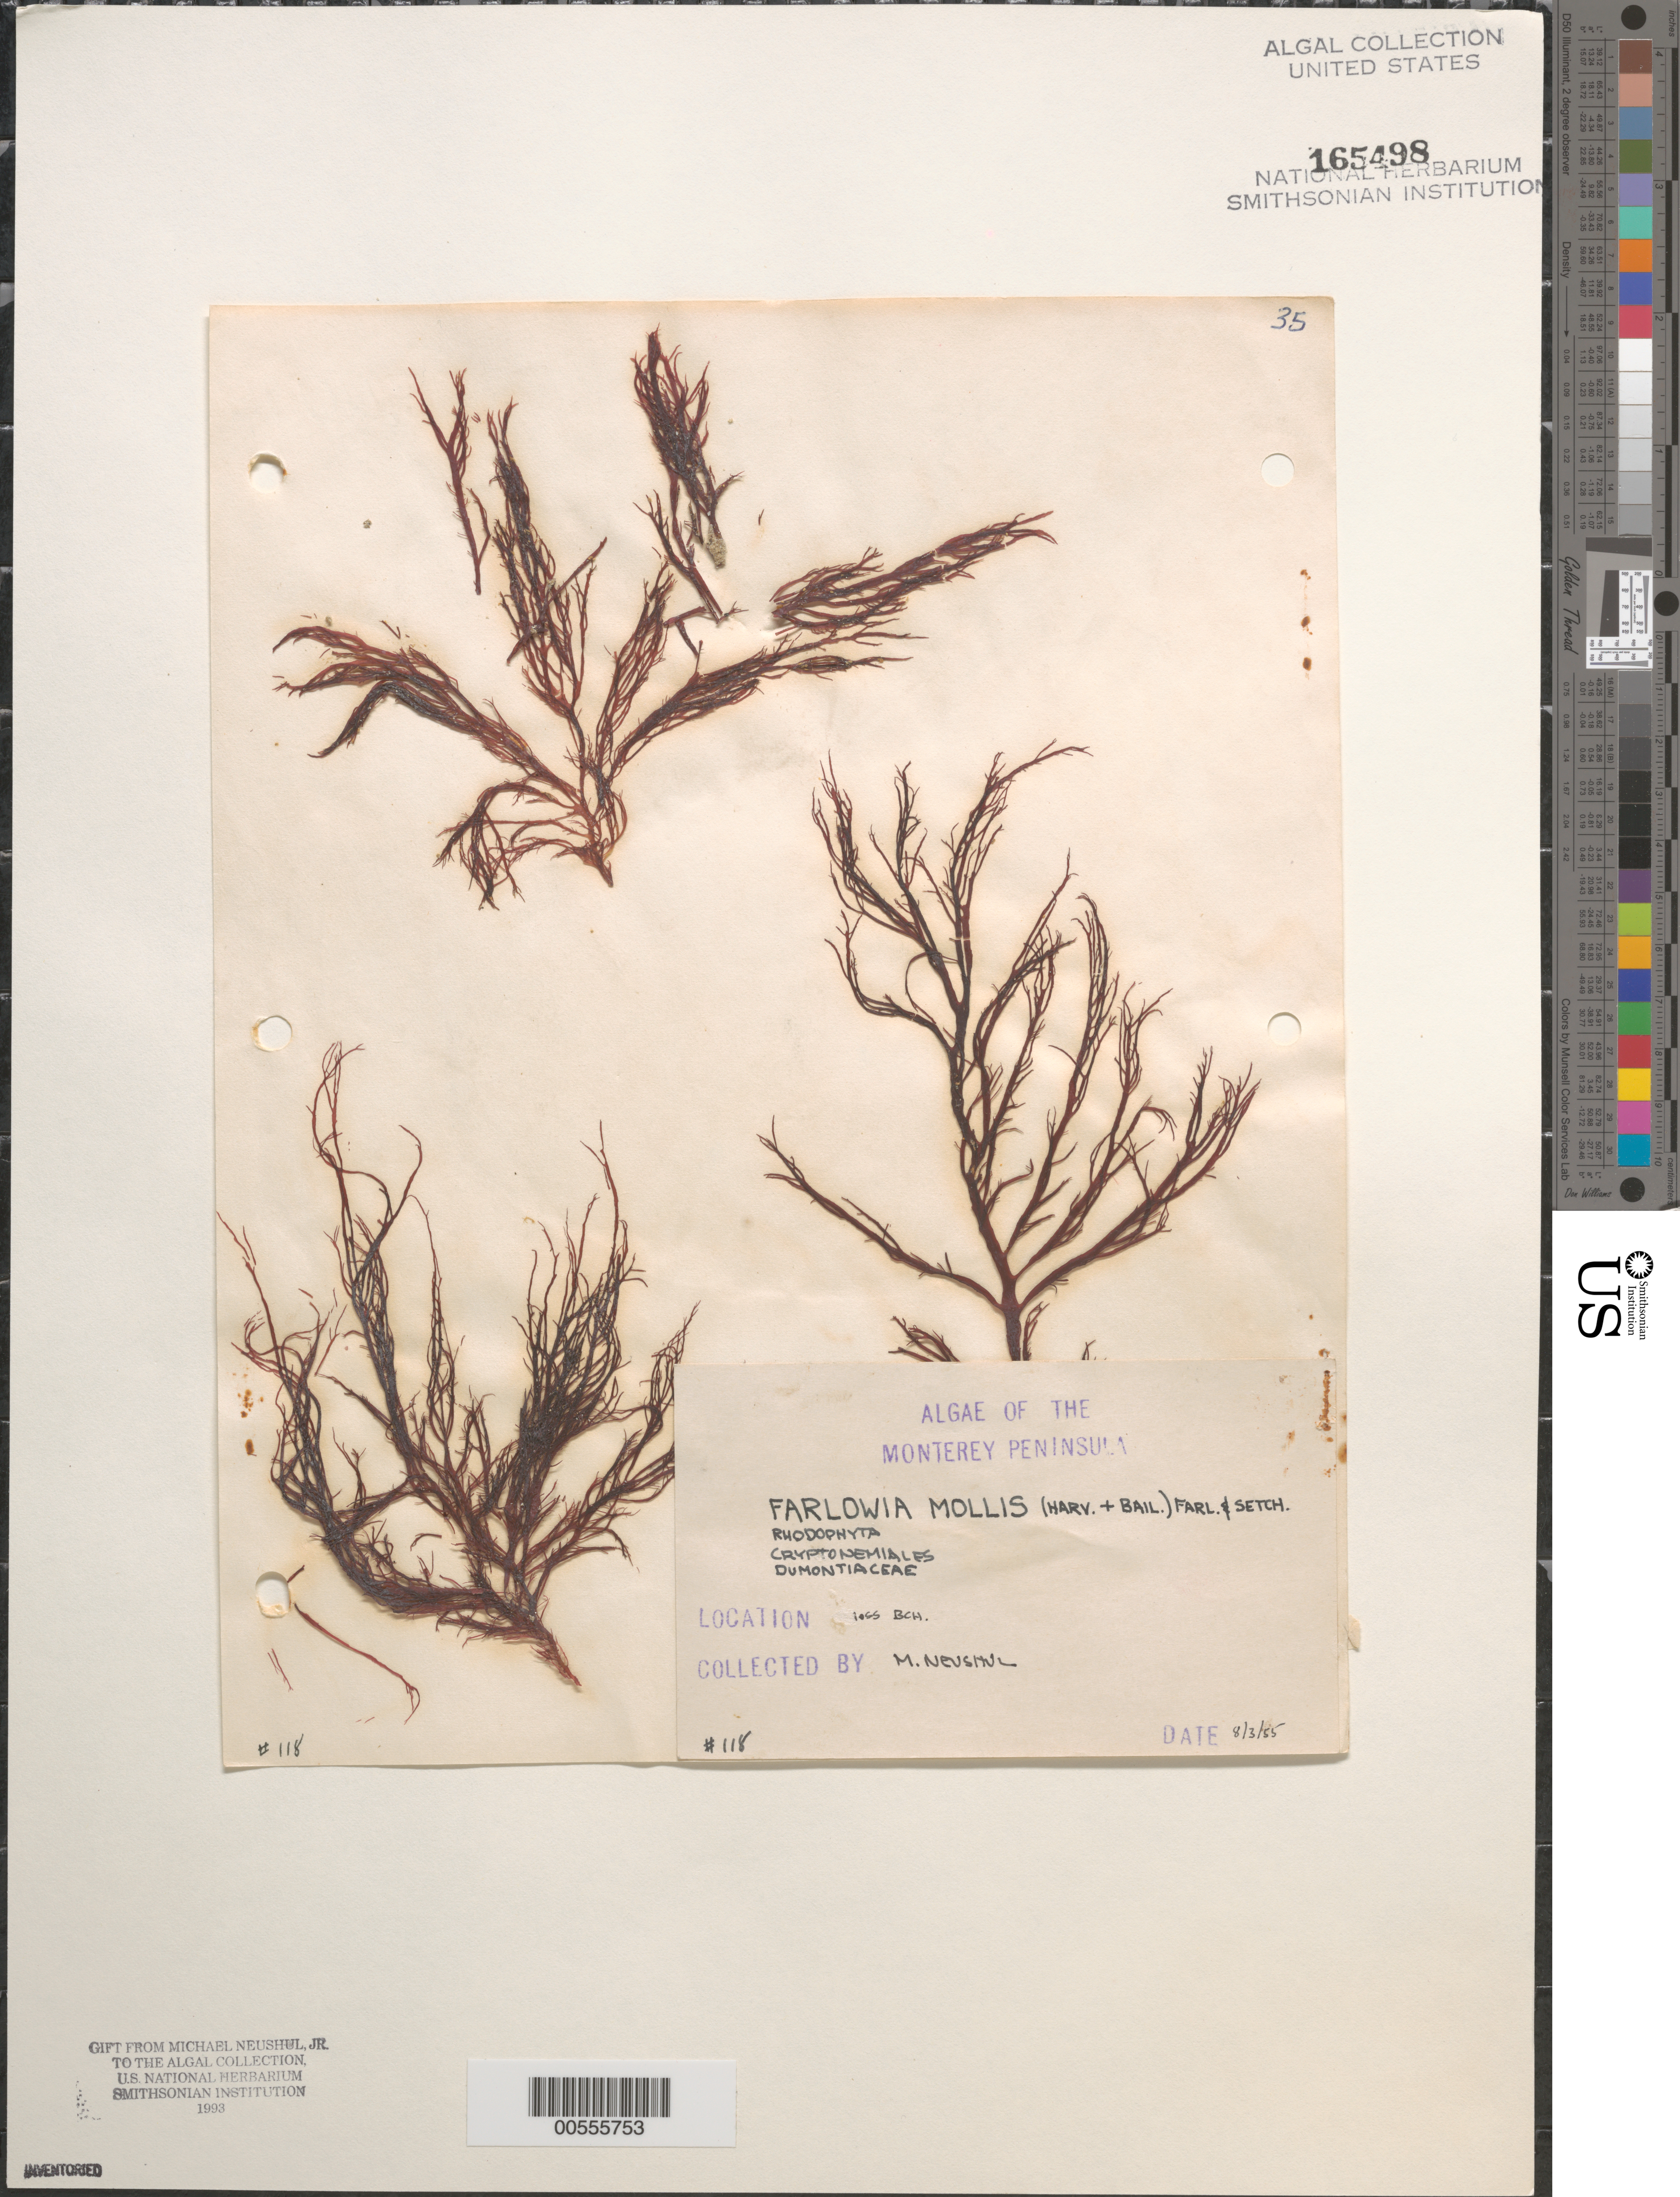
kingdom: Plantae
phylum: Rhodophyta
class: Florideophyceae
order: Gigartinales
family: Dumontiaceae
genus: Farlowia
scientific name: Farlowia mollis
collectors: M. Neushul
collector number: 118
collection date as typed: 03 Aug 1955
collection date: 1955-08-03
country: United States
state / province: California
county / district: Monterey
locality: Moss Beach, Monterey Peninsula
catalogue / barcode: US 165498